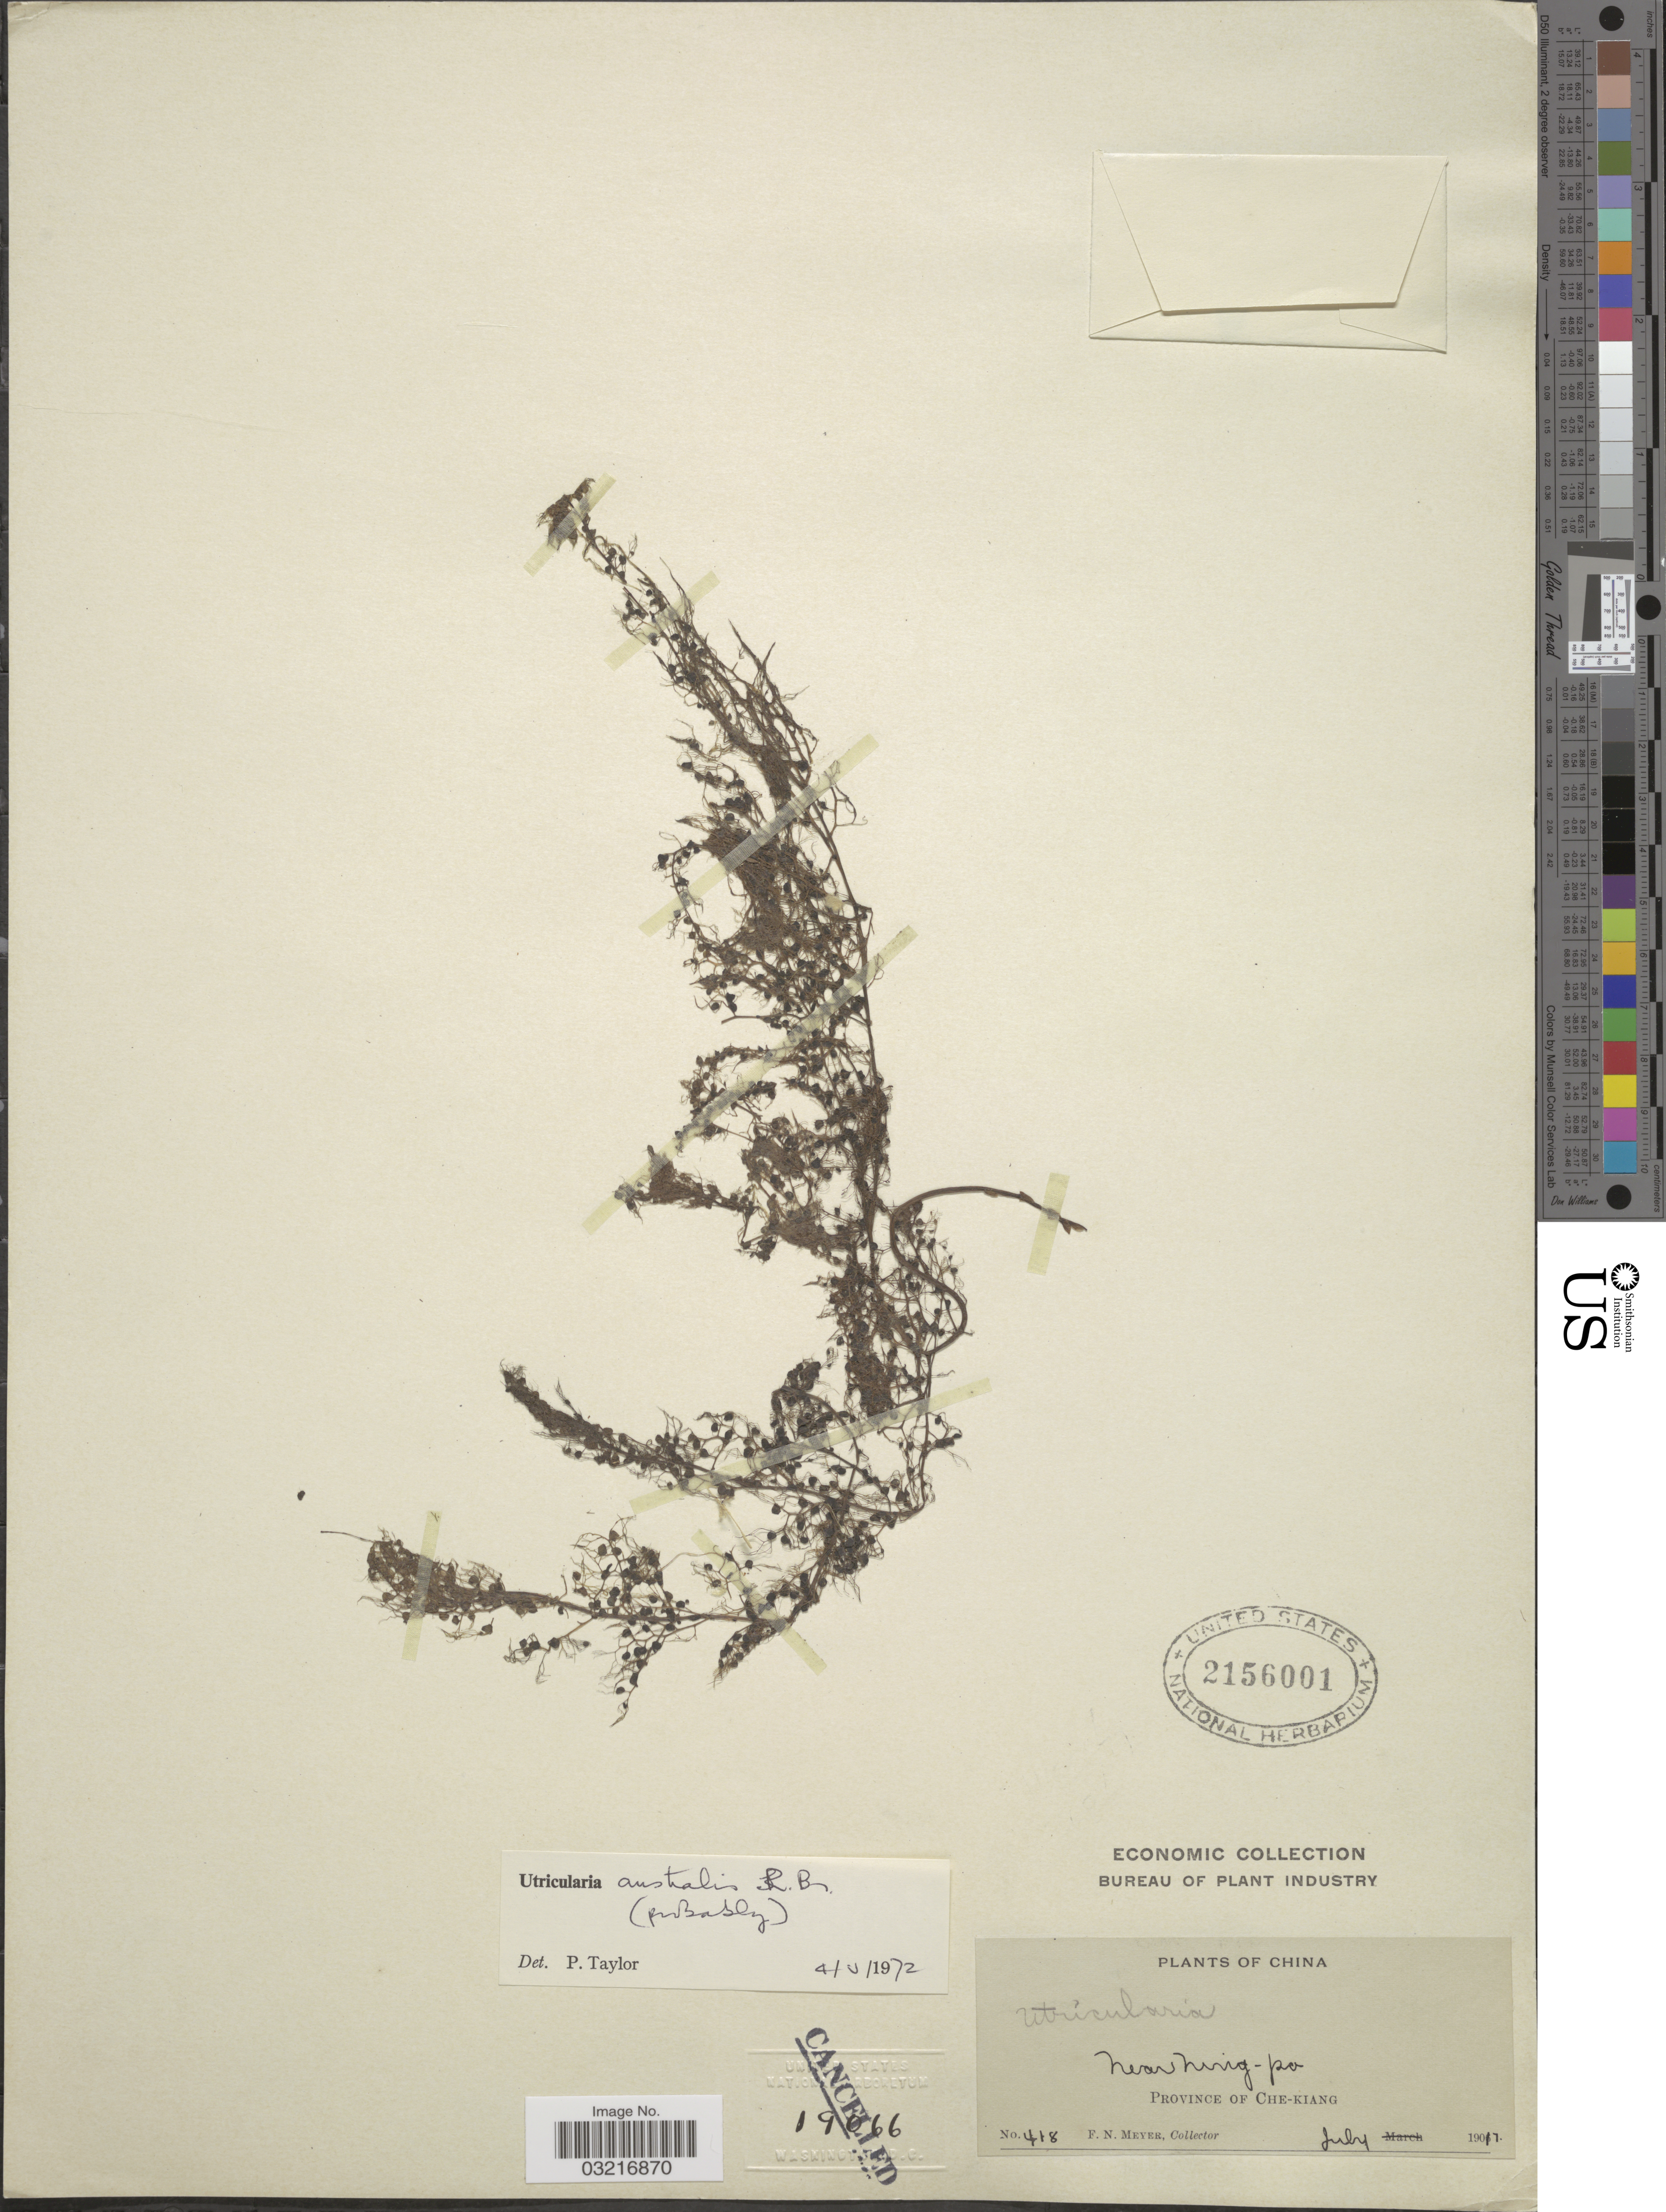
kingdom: Plantae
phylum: Tracheophyta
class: Magnoliopsida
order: Lamiales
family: Lentibulariaceae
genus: Utricularia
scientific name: Utricularia australis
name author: R. Br.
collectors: F. N. Meyer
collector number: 418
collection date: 1917-07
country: China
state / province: Zhejiang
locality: Near Ning-Po, Province of Che-kiang.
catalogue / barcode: US 2156001